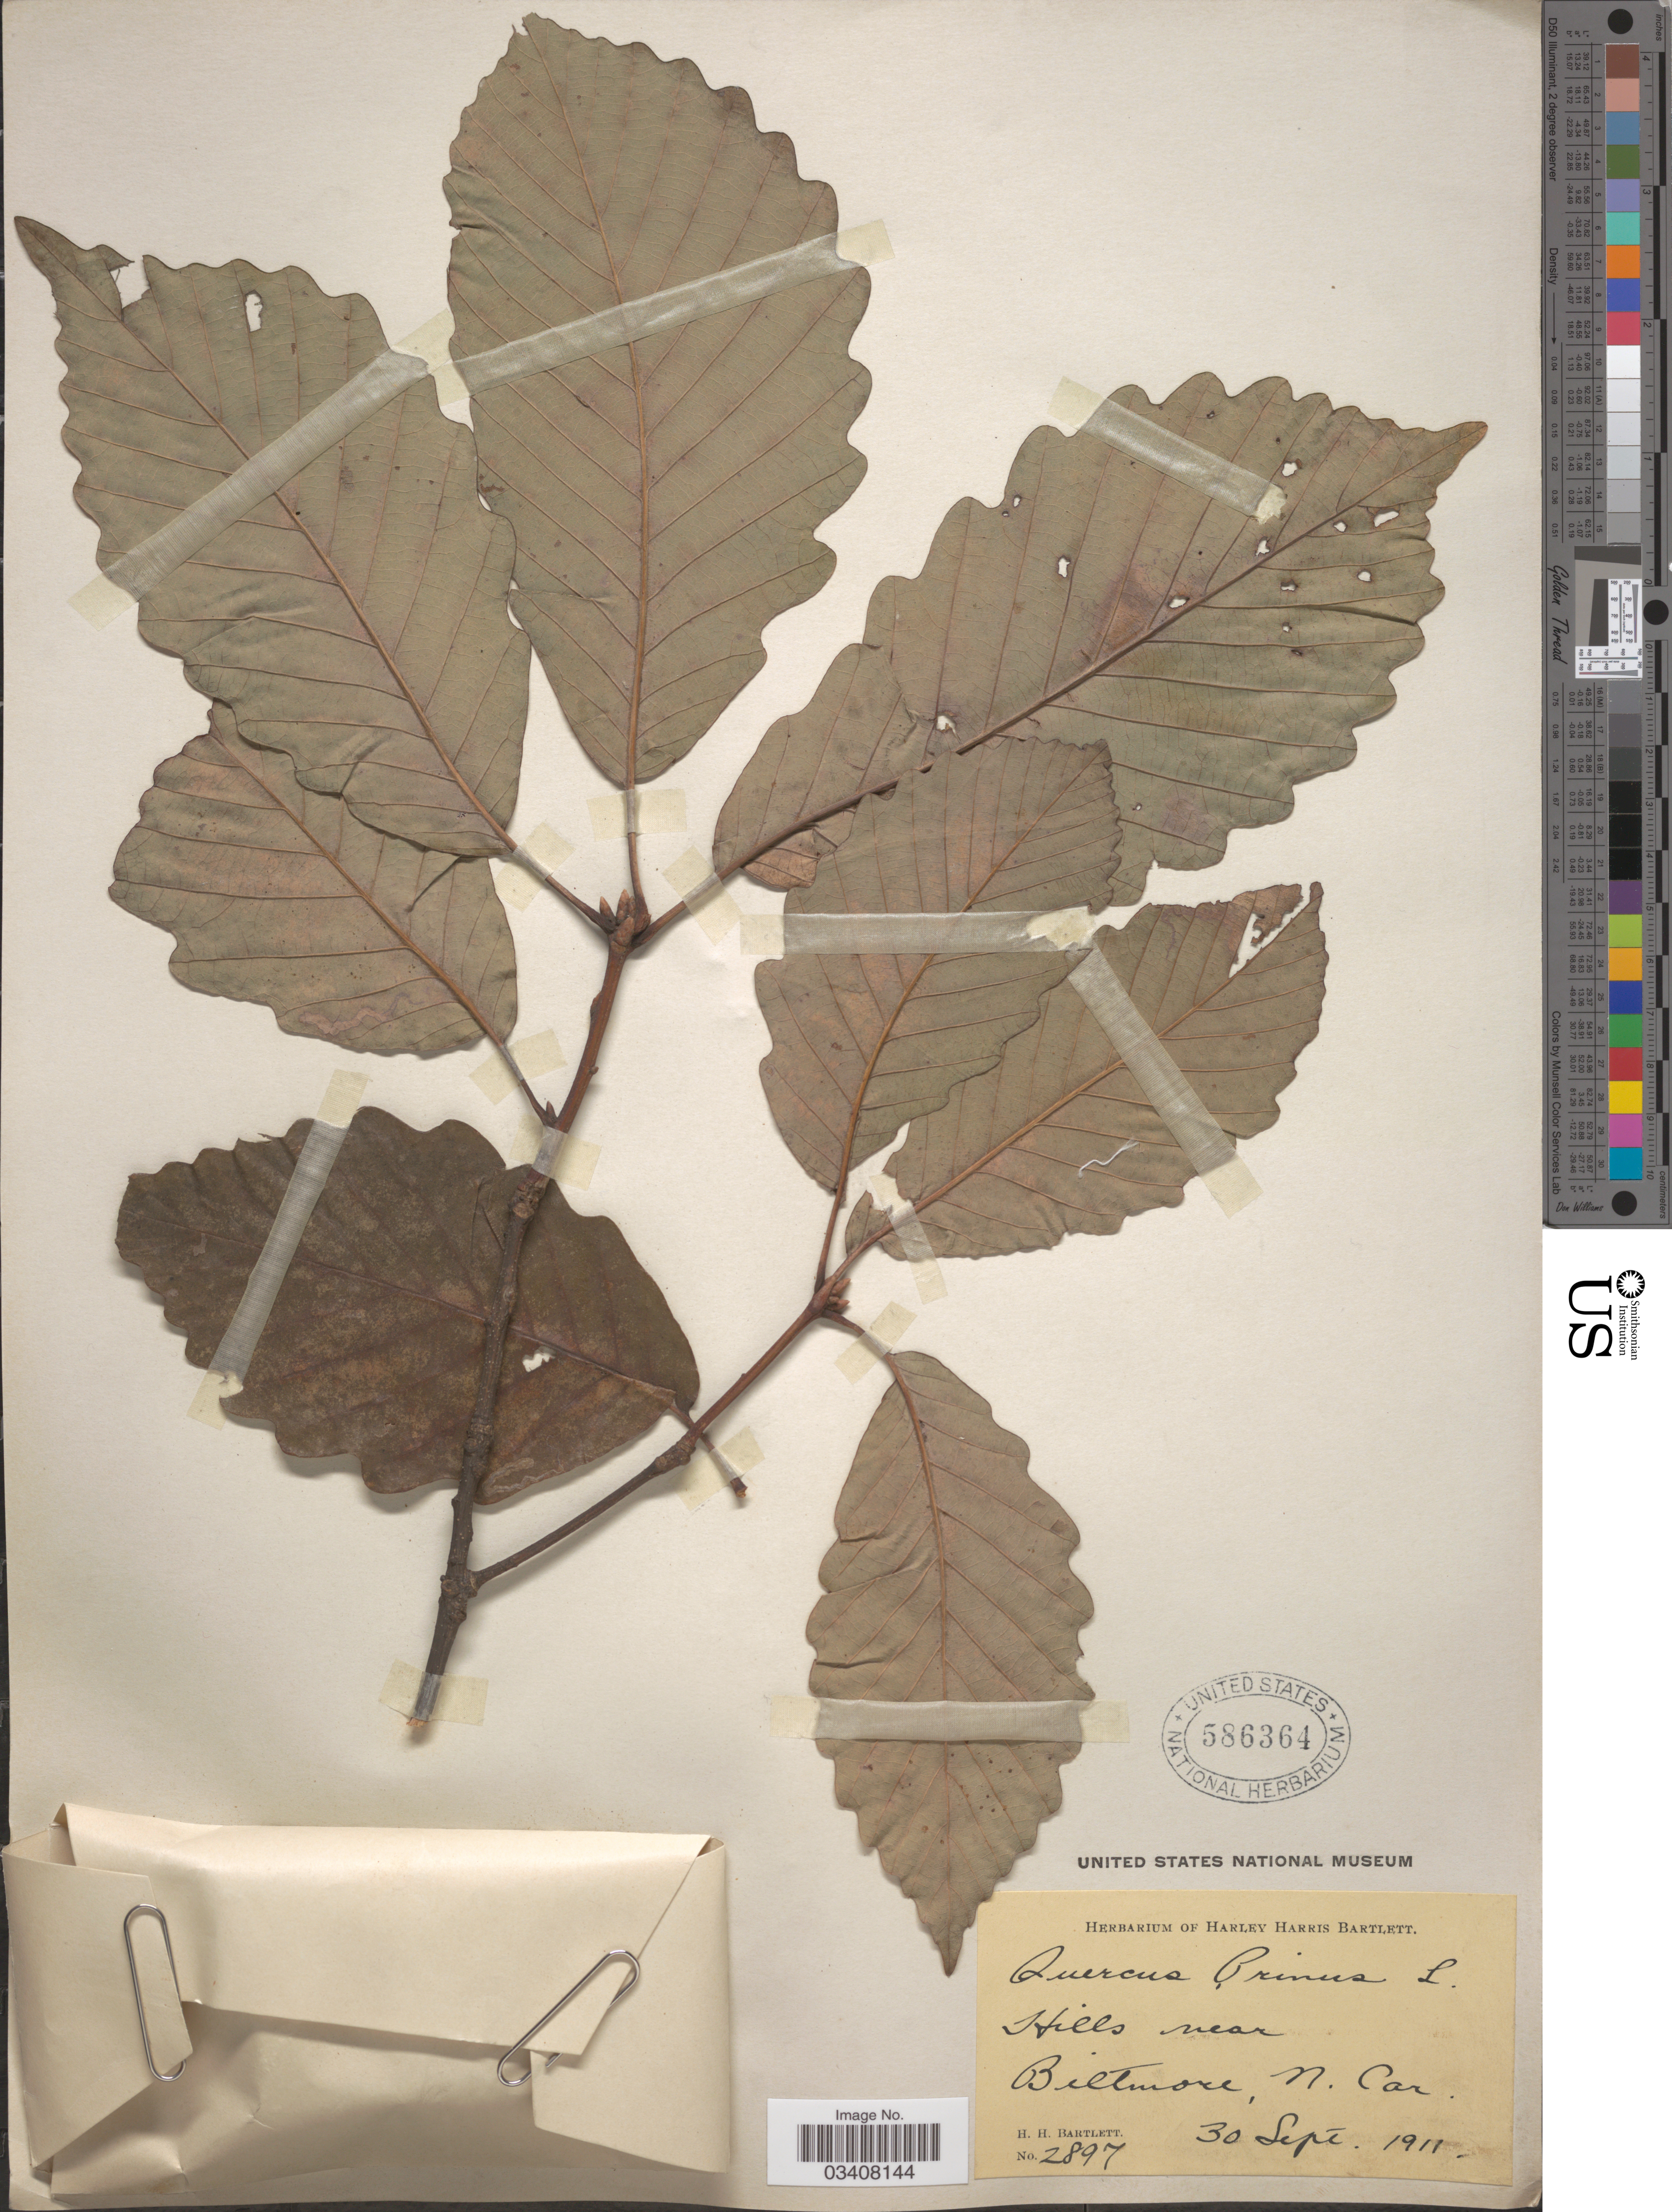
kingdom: Plantae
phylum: Tracheophyta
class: Magnoliopsida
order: Fagales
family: Fagaceae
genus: Quercus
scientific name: Quercus prinus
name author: L.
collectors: H. H. Bartlett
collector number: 2897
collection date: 1911-09-30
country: United States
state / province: North Carolina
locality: Hills near Biltmore.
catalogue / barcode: US 586364